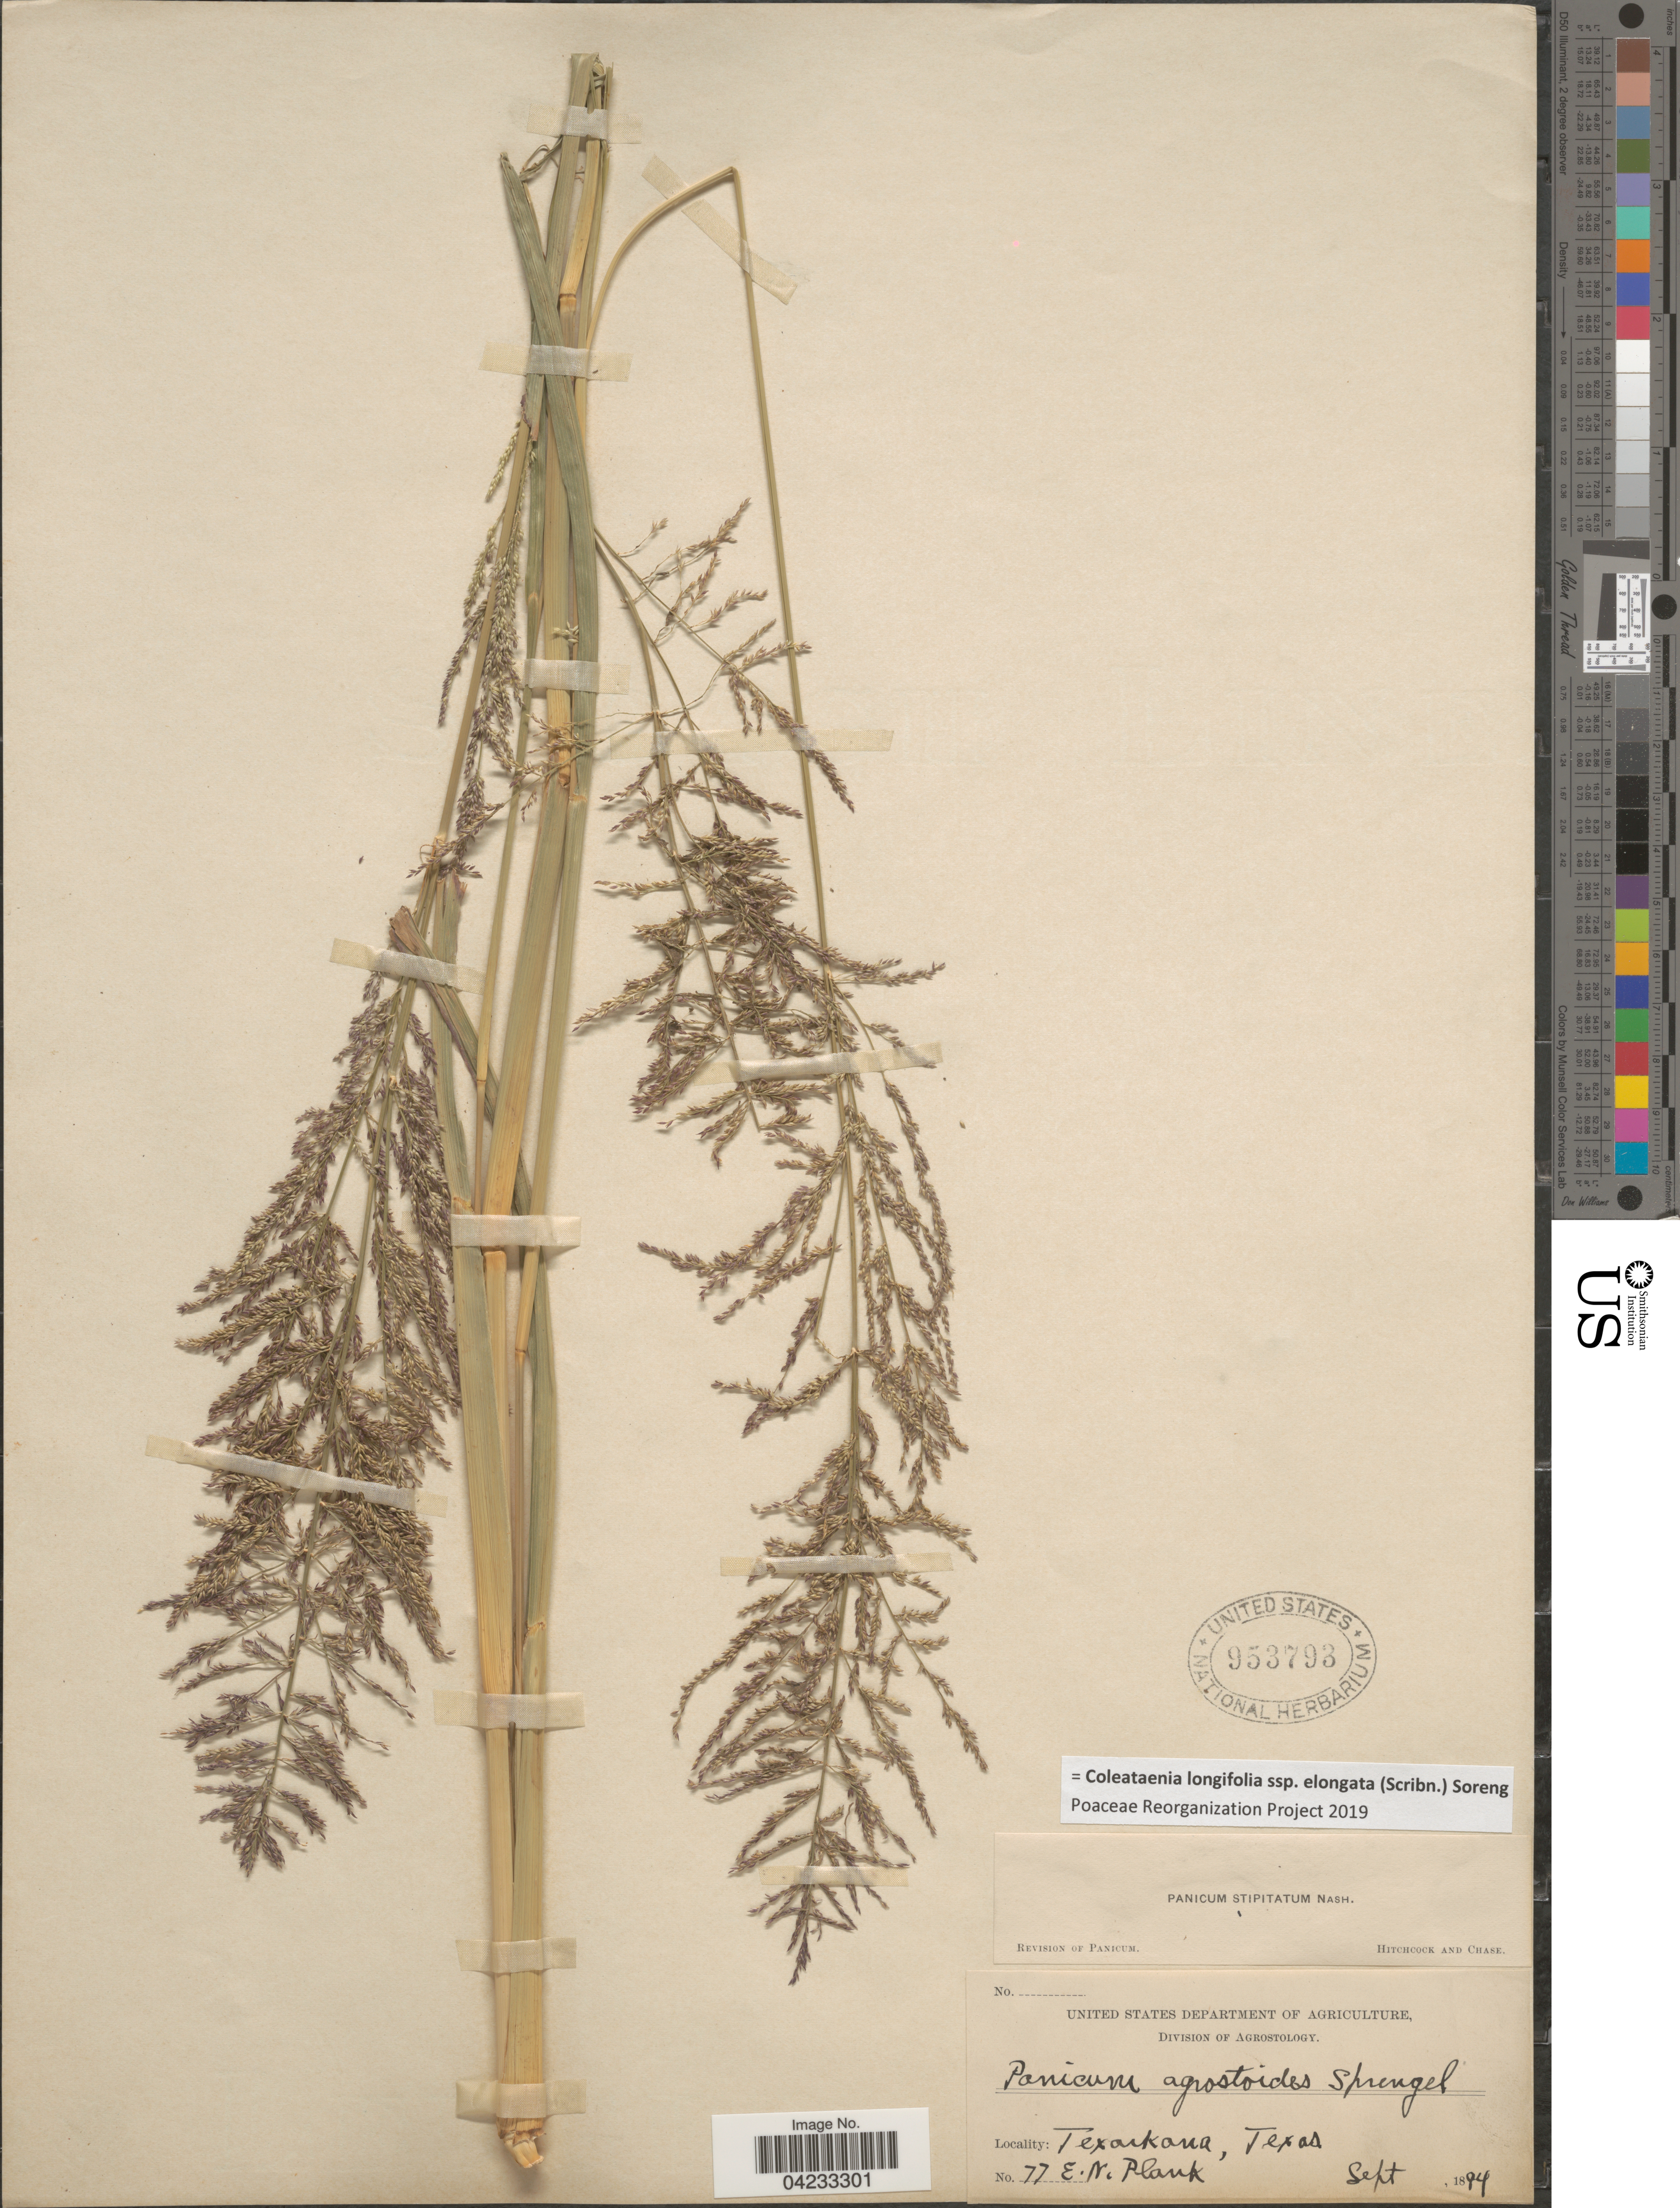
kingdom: Plantae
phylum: Tracheophyta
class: Liliopsida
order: Poales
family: Poaceae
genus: Coleataenia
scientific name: Coleataenia longifolia subsp. elongata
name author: (Scribn.) Soreng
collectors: E. Plank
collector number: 77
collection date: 1894-09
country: United States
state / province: Texas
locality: Texarkana.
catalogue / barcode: US 953793